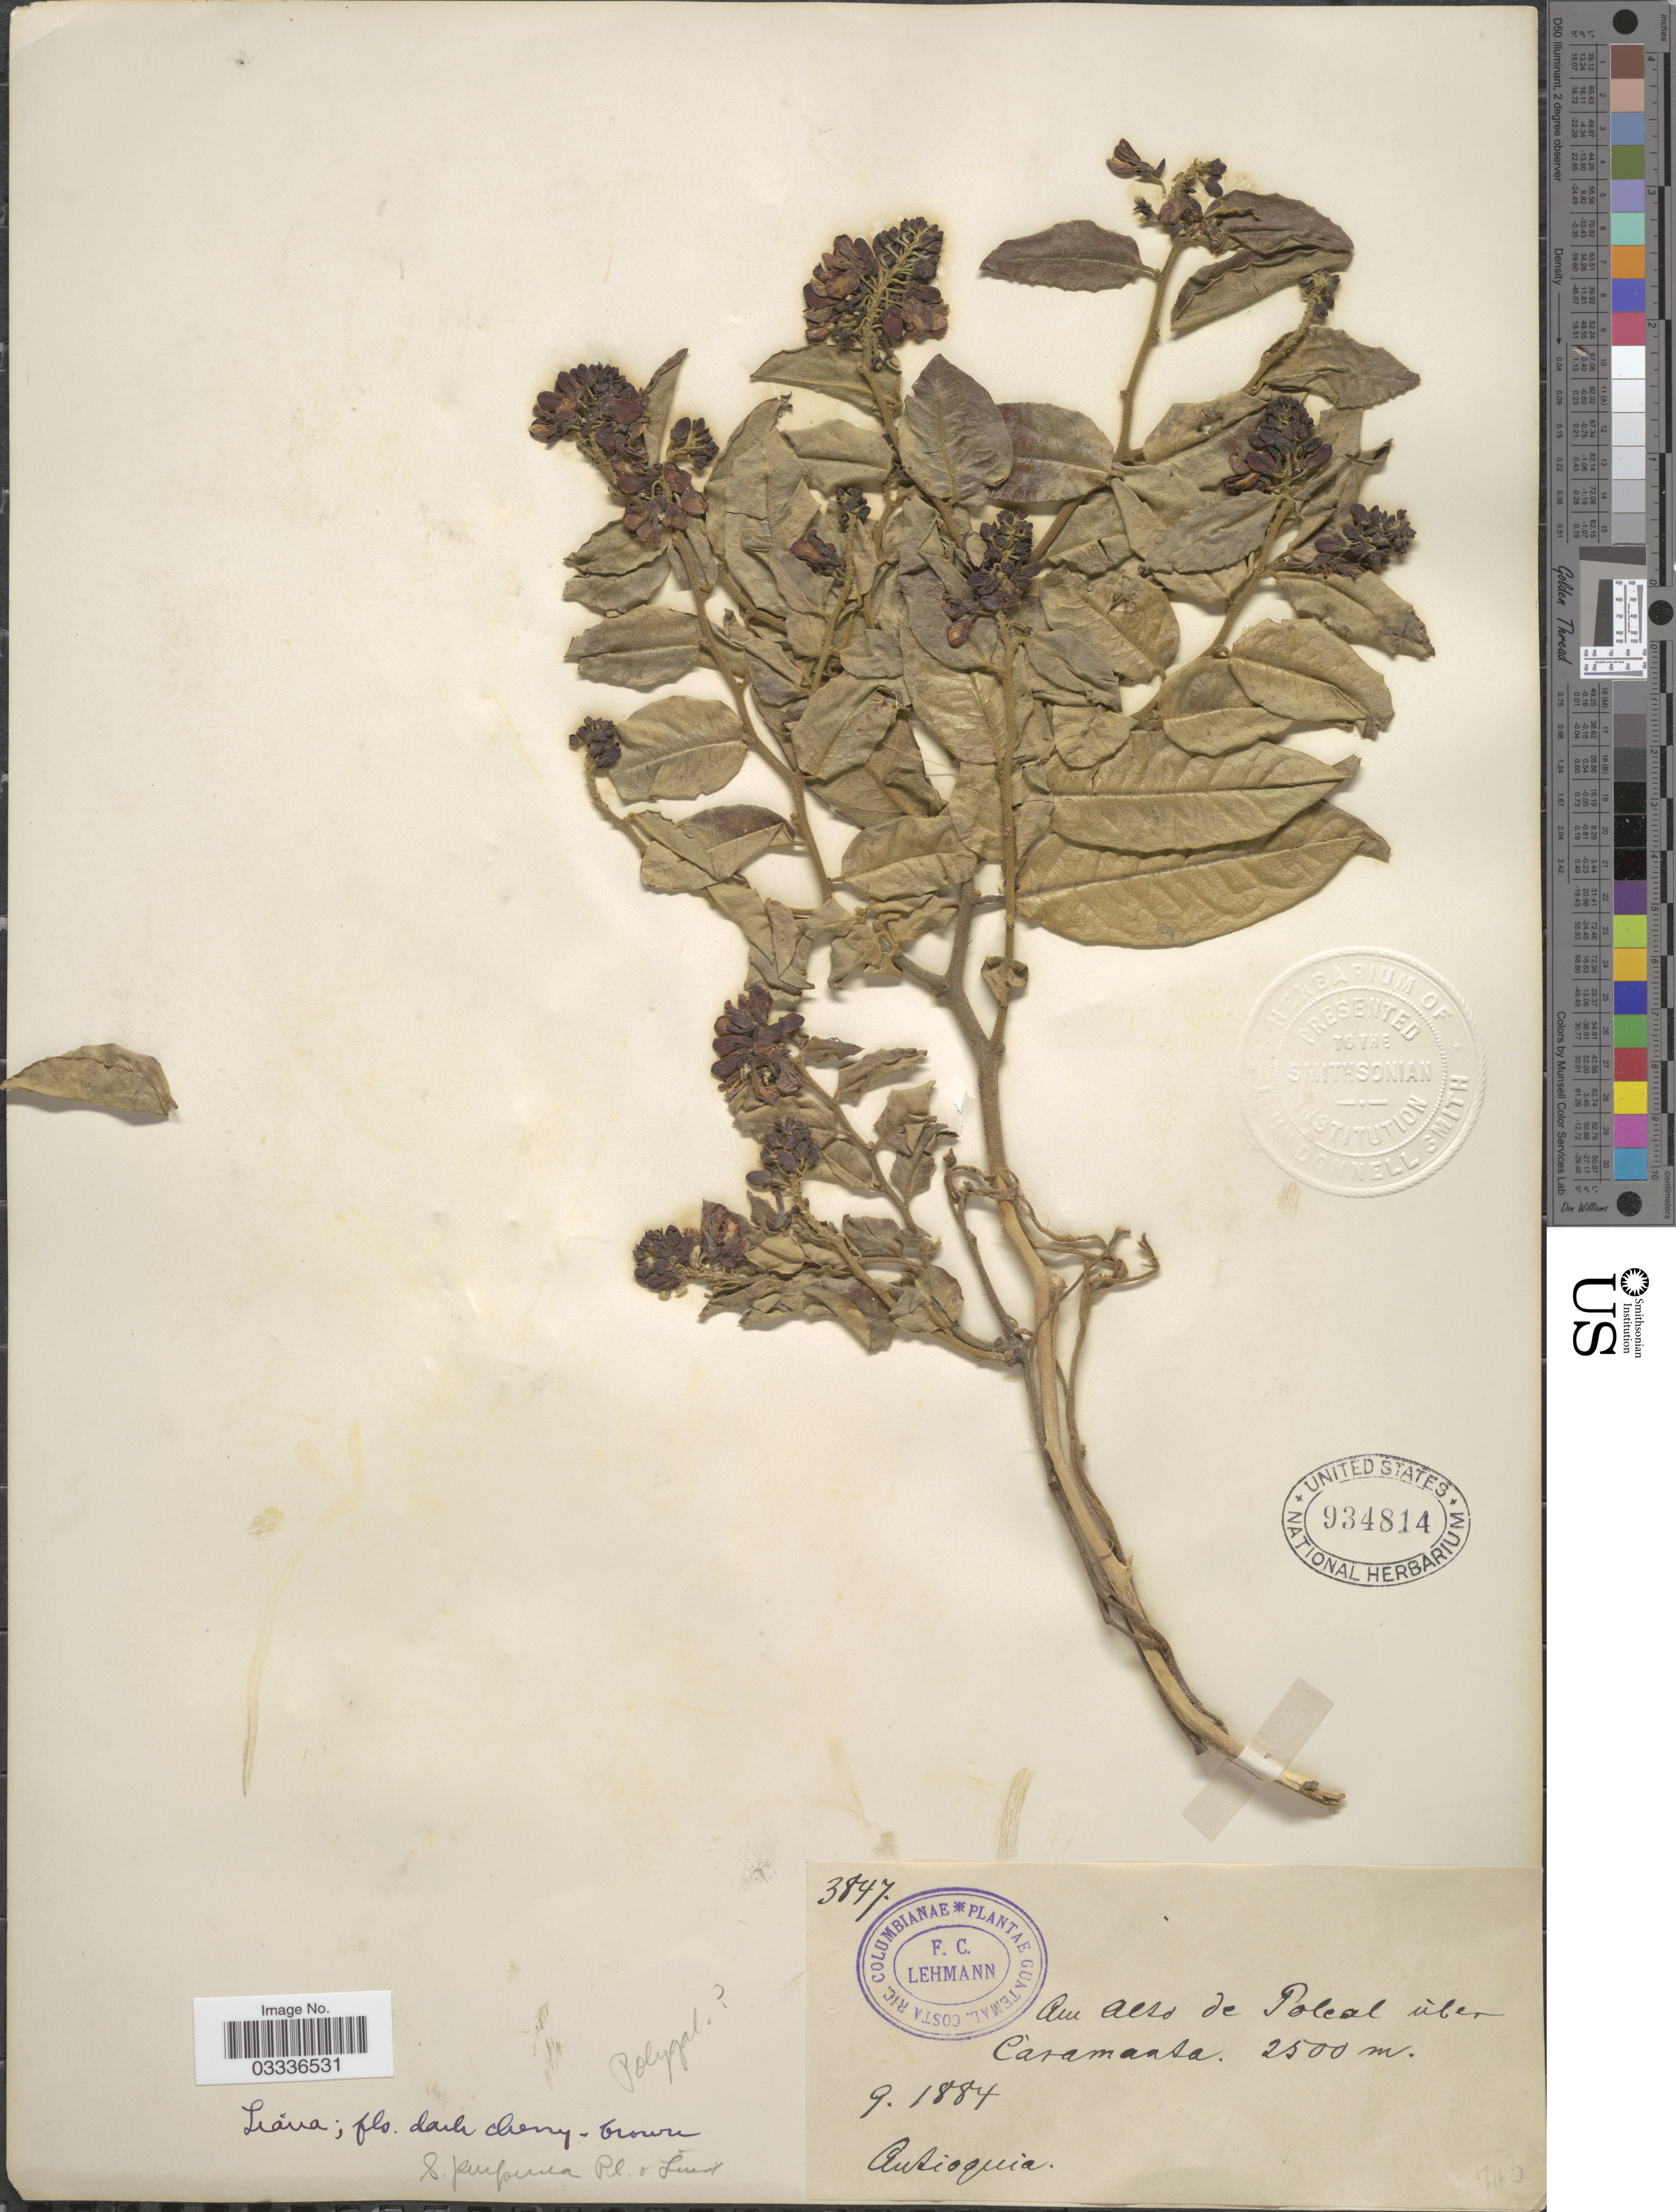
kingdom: Plantae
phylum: Tracheophyta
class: Magnoliopsida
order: Fabales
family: Polygalaceae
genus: Securidaca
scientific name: Securidaca purpurea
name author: B.L. Linden ex Planch.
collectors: F. C. Lehmann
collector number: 3847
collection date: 1884-09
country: Colombia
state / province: Antioquia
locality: Am Alto de Poleal uber Caramanta.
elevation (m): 2500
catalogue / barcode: US 934814